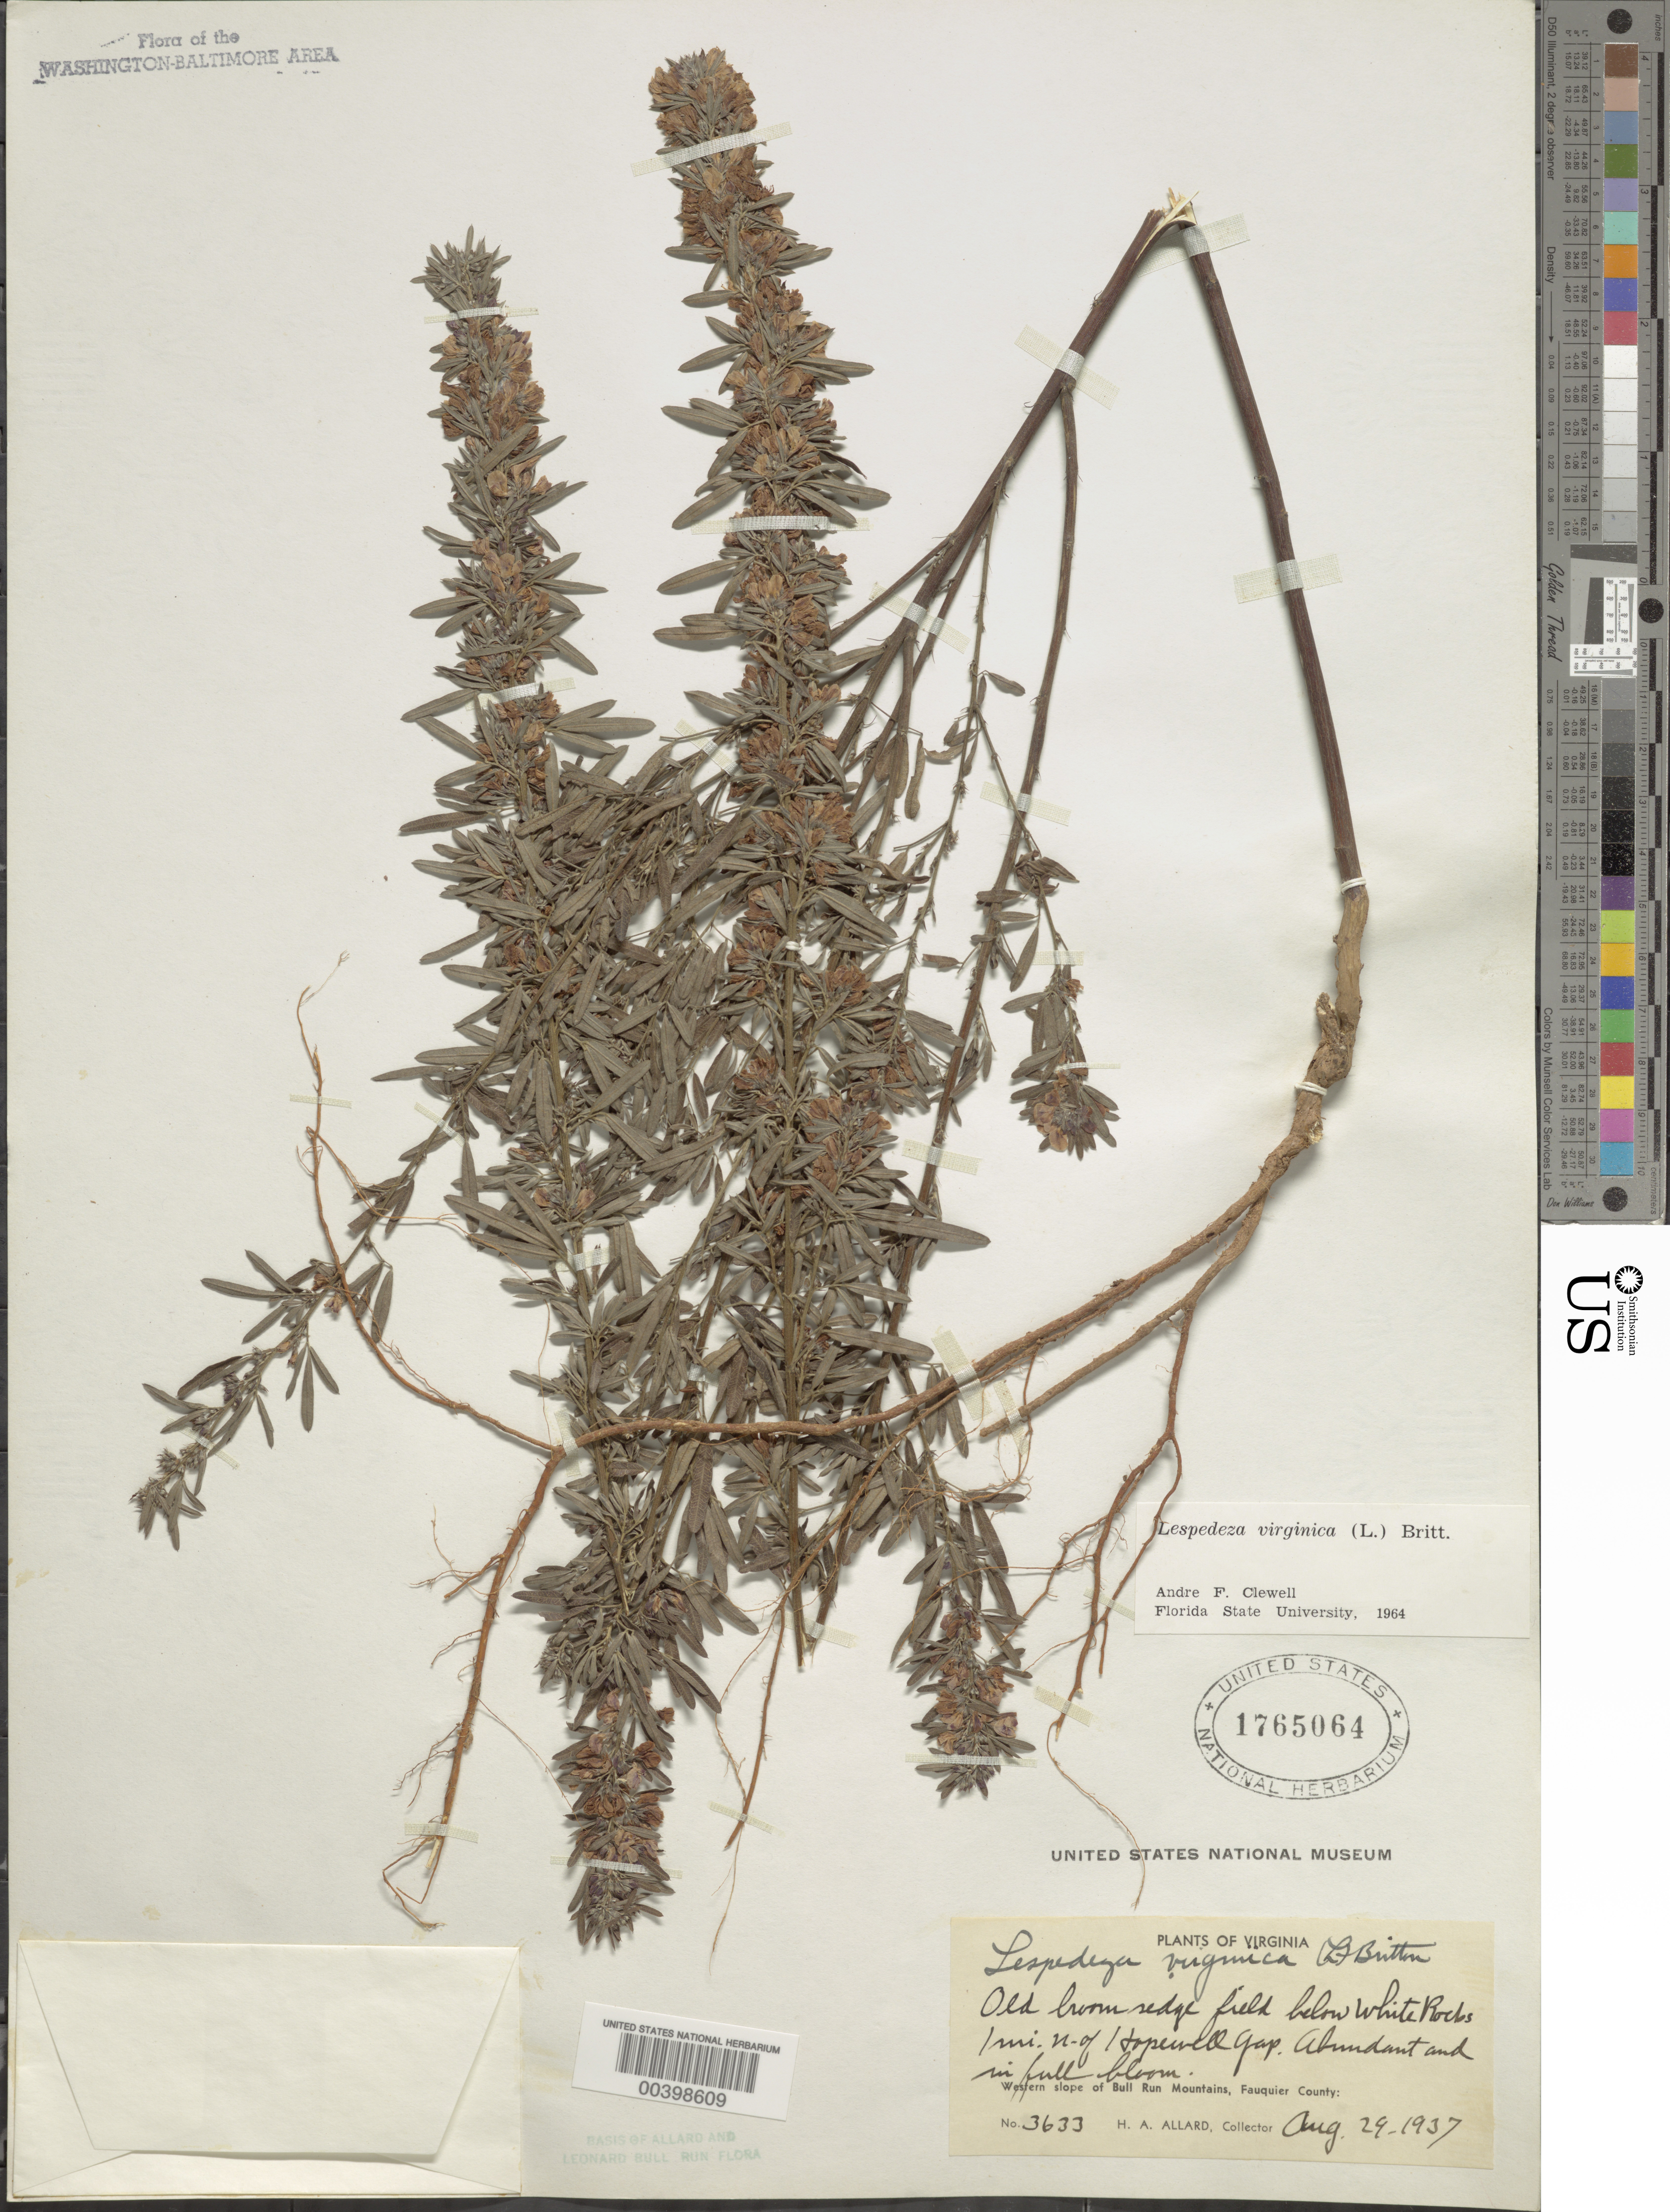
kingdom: Plantae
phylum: Tracheophyta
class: Magnoliopsida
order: Fabales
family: Fabaceae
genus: Lespedeza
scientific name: Lespedeza virginica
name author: (L.) Britton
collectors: H. A. Allard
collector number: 3633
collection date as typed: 29 Aug 1937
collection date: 1937-08-29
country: United States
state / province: Virginia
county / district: Fauquier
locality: Below White Rocks and north of Hopewell Gap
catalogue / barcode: US 1765064